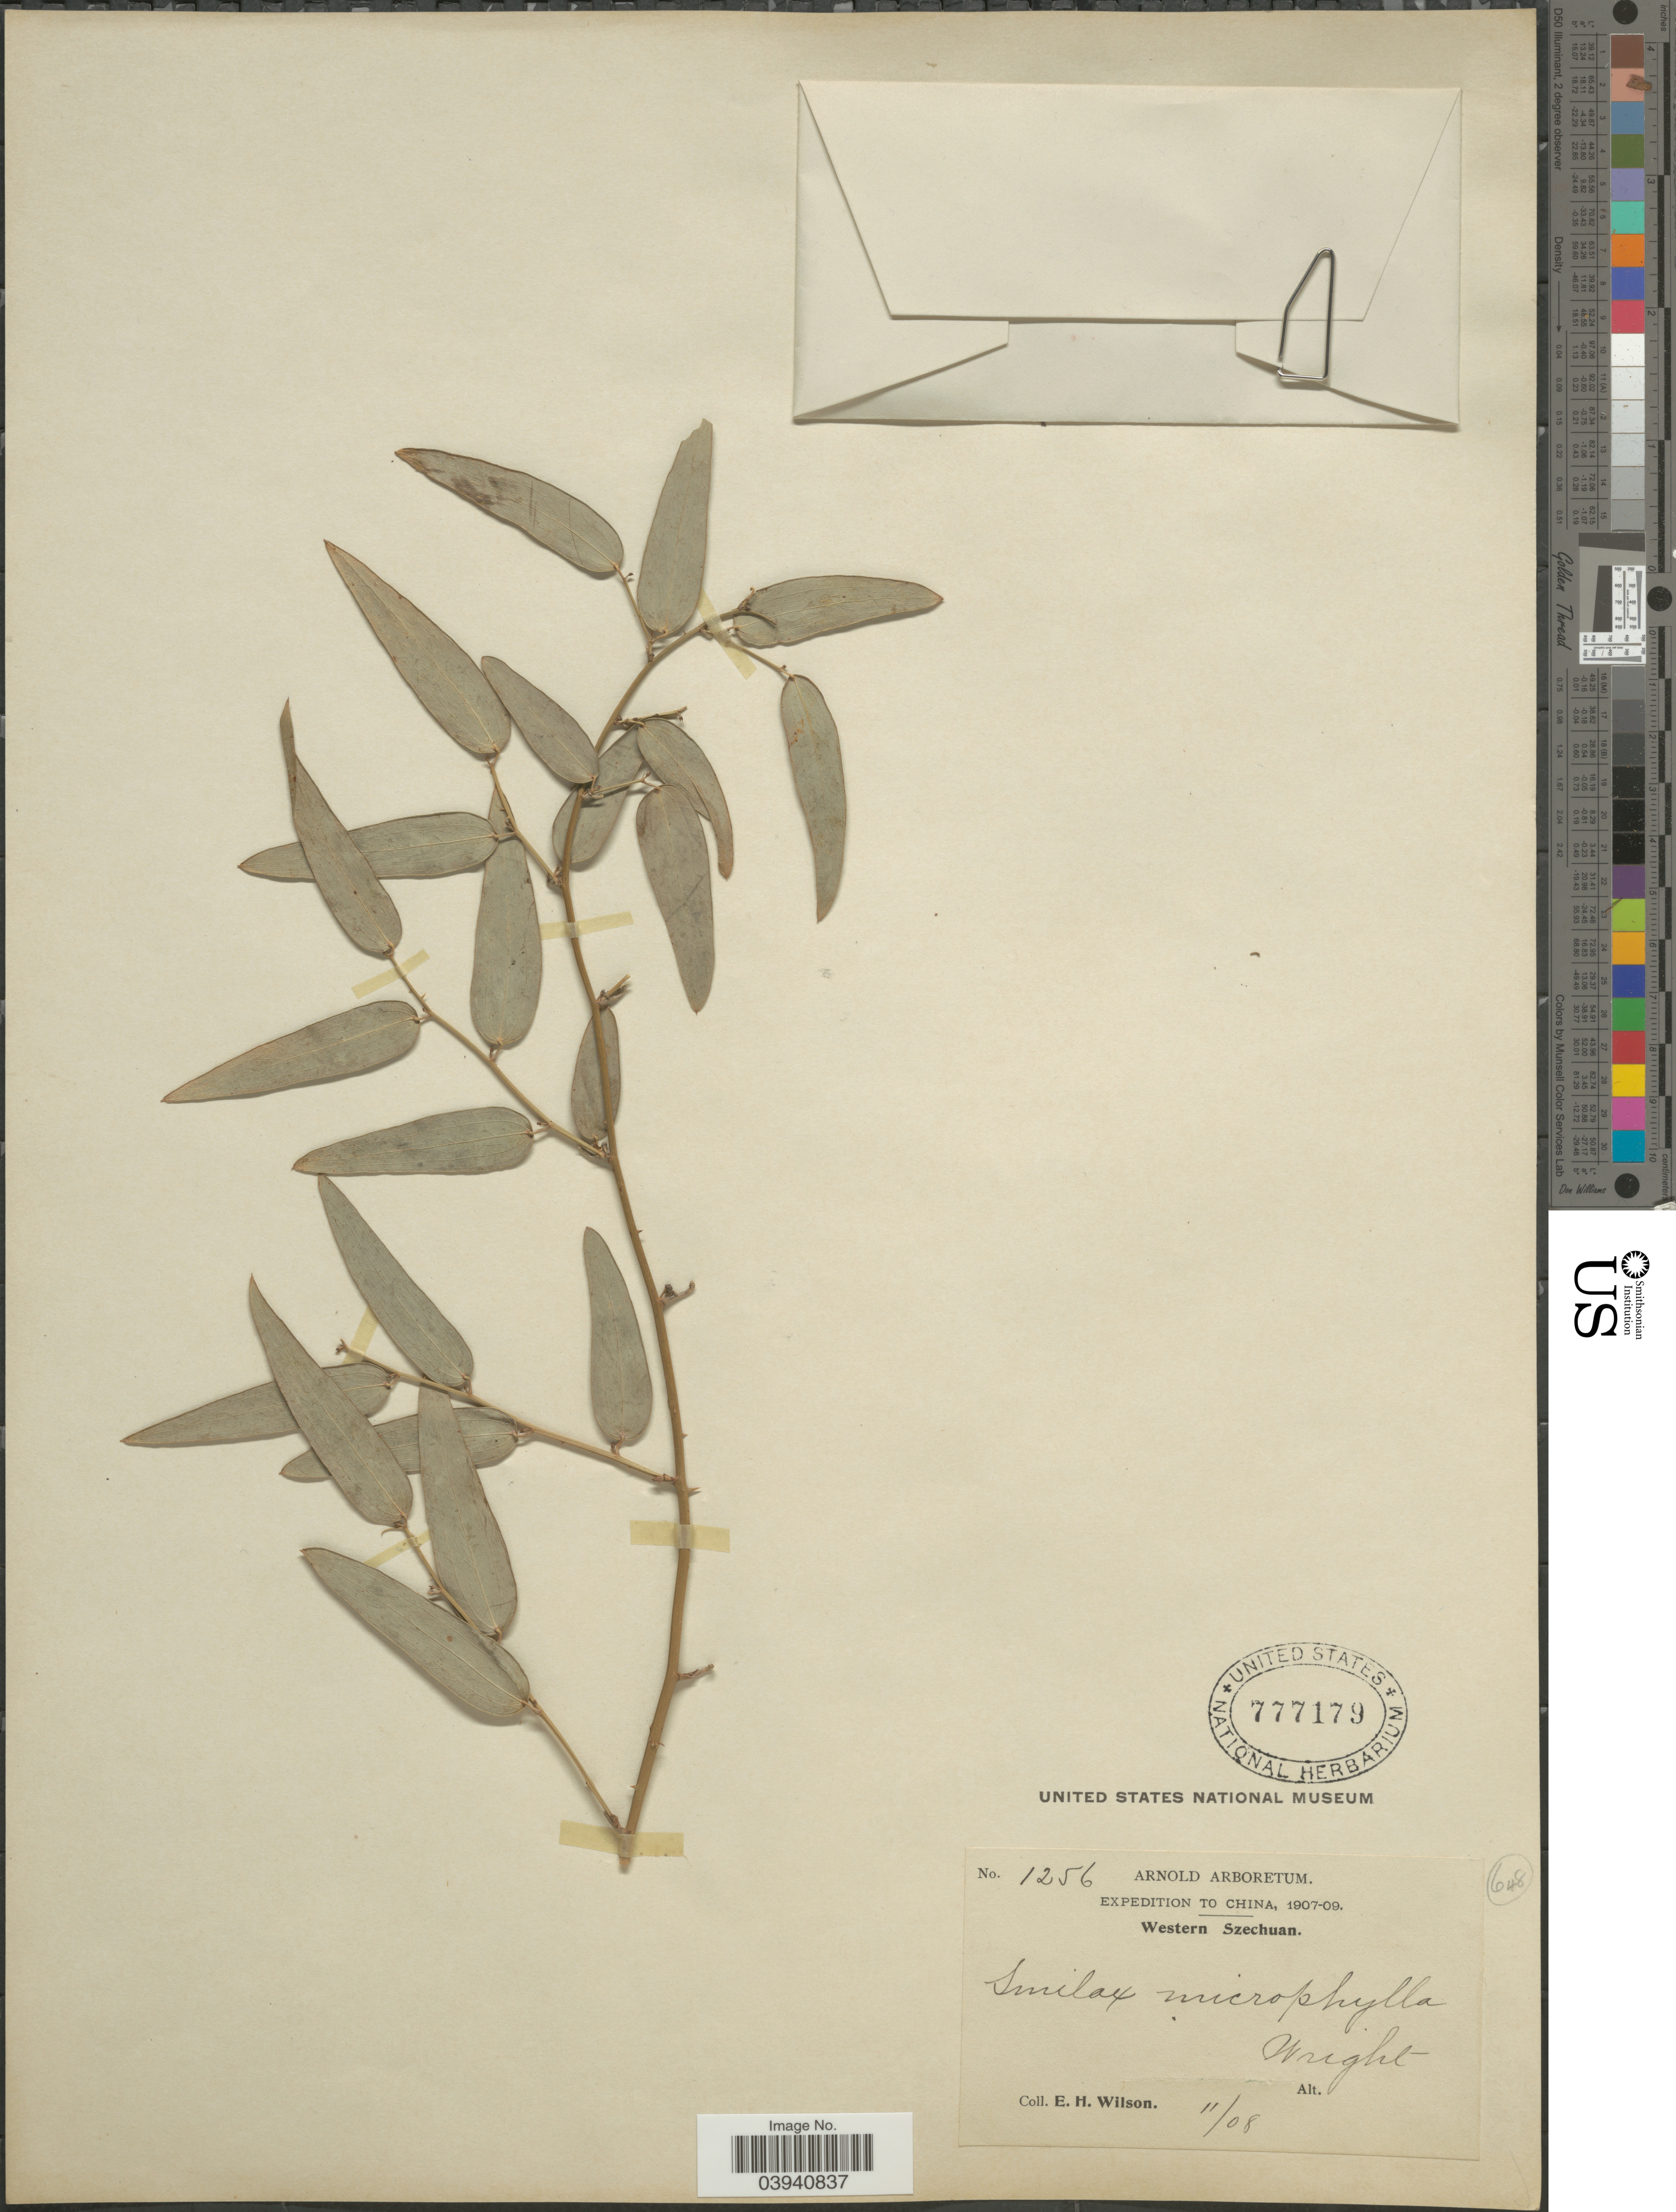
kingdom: Plantae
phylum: Tracheophyta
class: Liliopsida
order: Liliales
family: Smilacaceae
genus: Smilax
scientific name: Smilax microphylla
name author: C.H. Wright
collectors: E. Wilson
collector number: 1256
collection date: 1908-11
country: China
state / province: Sichuan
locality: Western Szechuan.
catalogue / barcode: US 777179